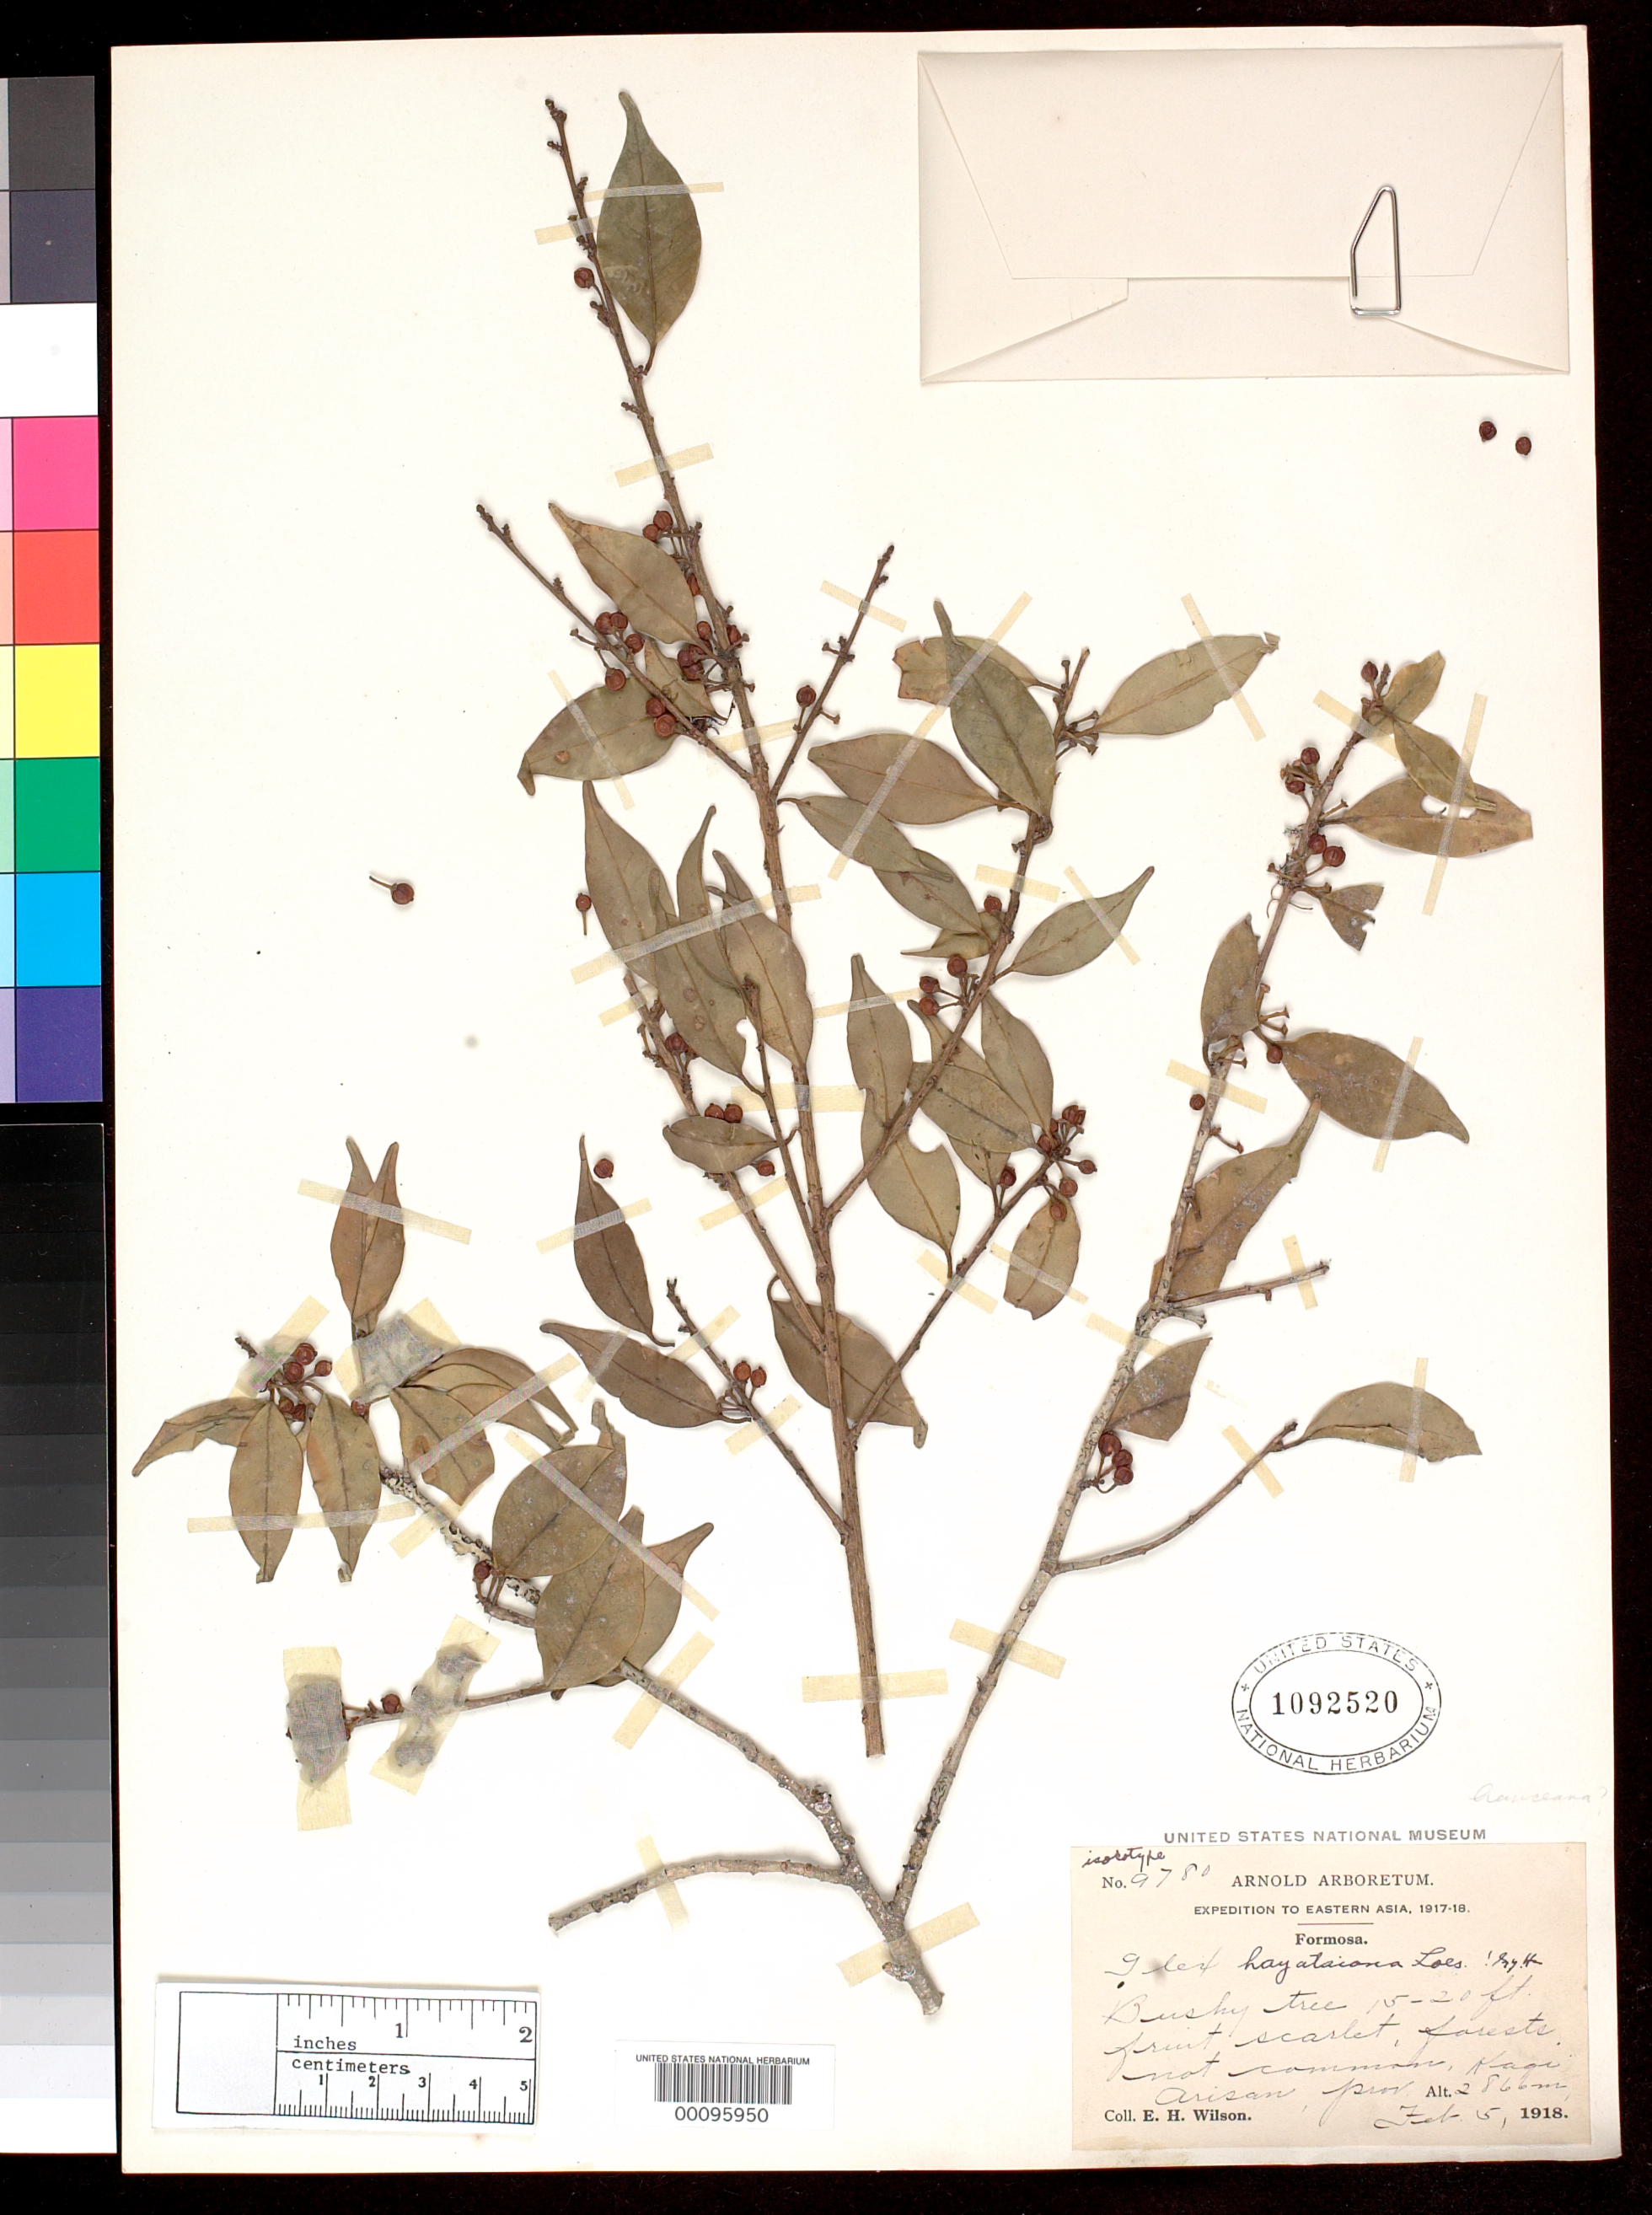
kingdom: Plantae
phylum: Tracheophyta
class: Magnoliopsida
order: Aquifoliales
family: Aquifoliaceae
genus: Ilex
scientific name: Ilex hayatana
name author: Loes.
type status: Isosyntype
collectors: E. H. Wilson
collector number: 9780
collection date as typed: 05 Feb 1918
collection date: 1918-02-05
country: Taiwan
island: Taiwan [Formosa]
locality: Kagi Arisan.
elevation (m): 2866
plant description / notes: Original spelling "hayataiana".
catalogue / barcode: US 1092520